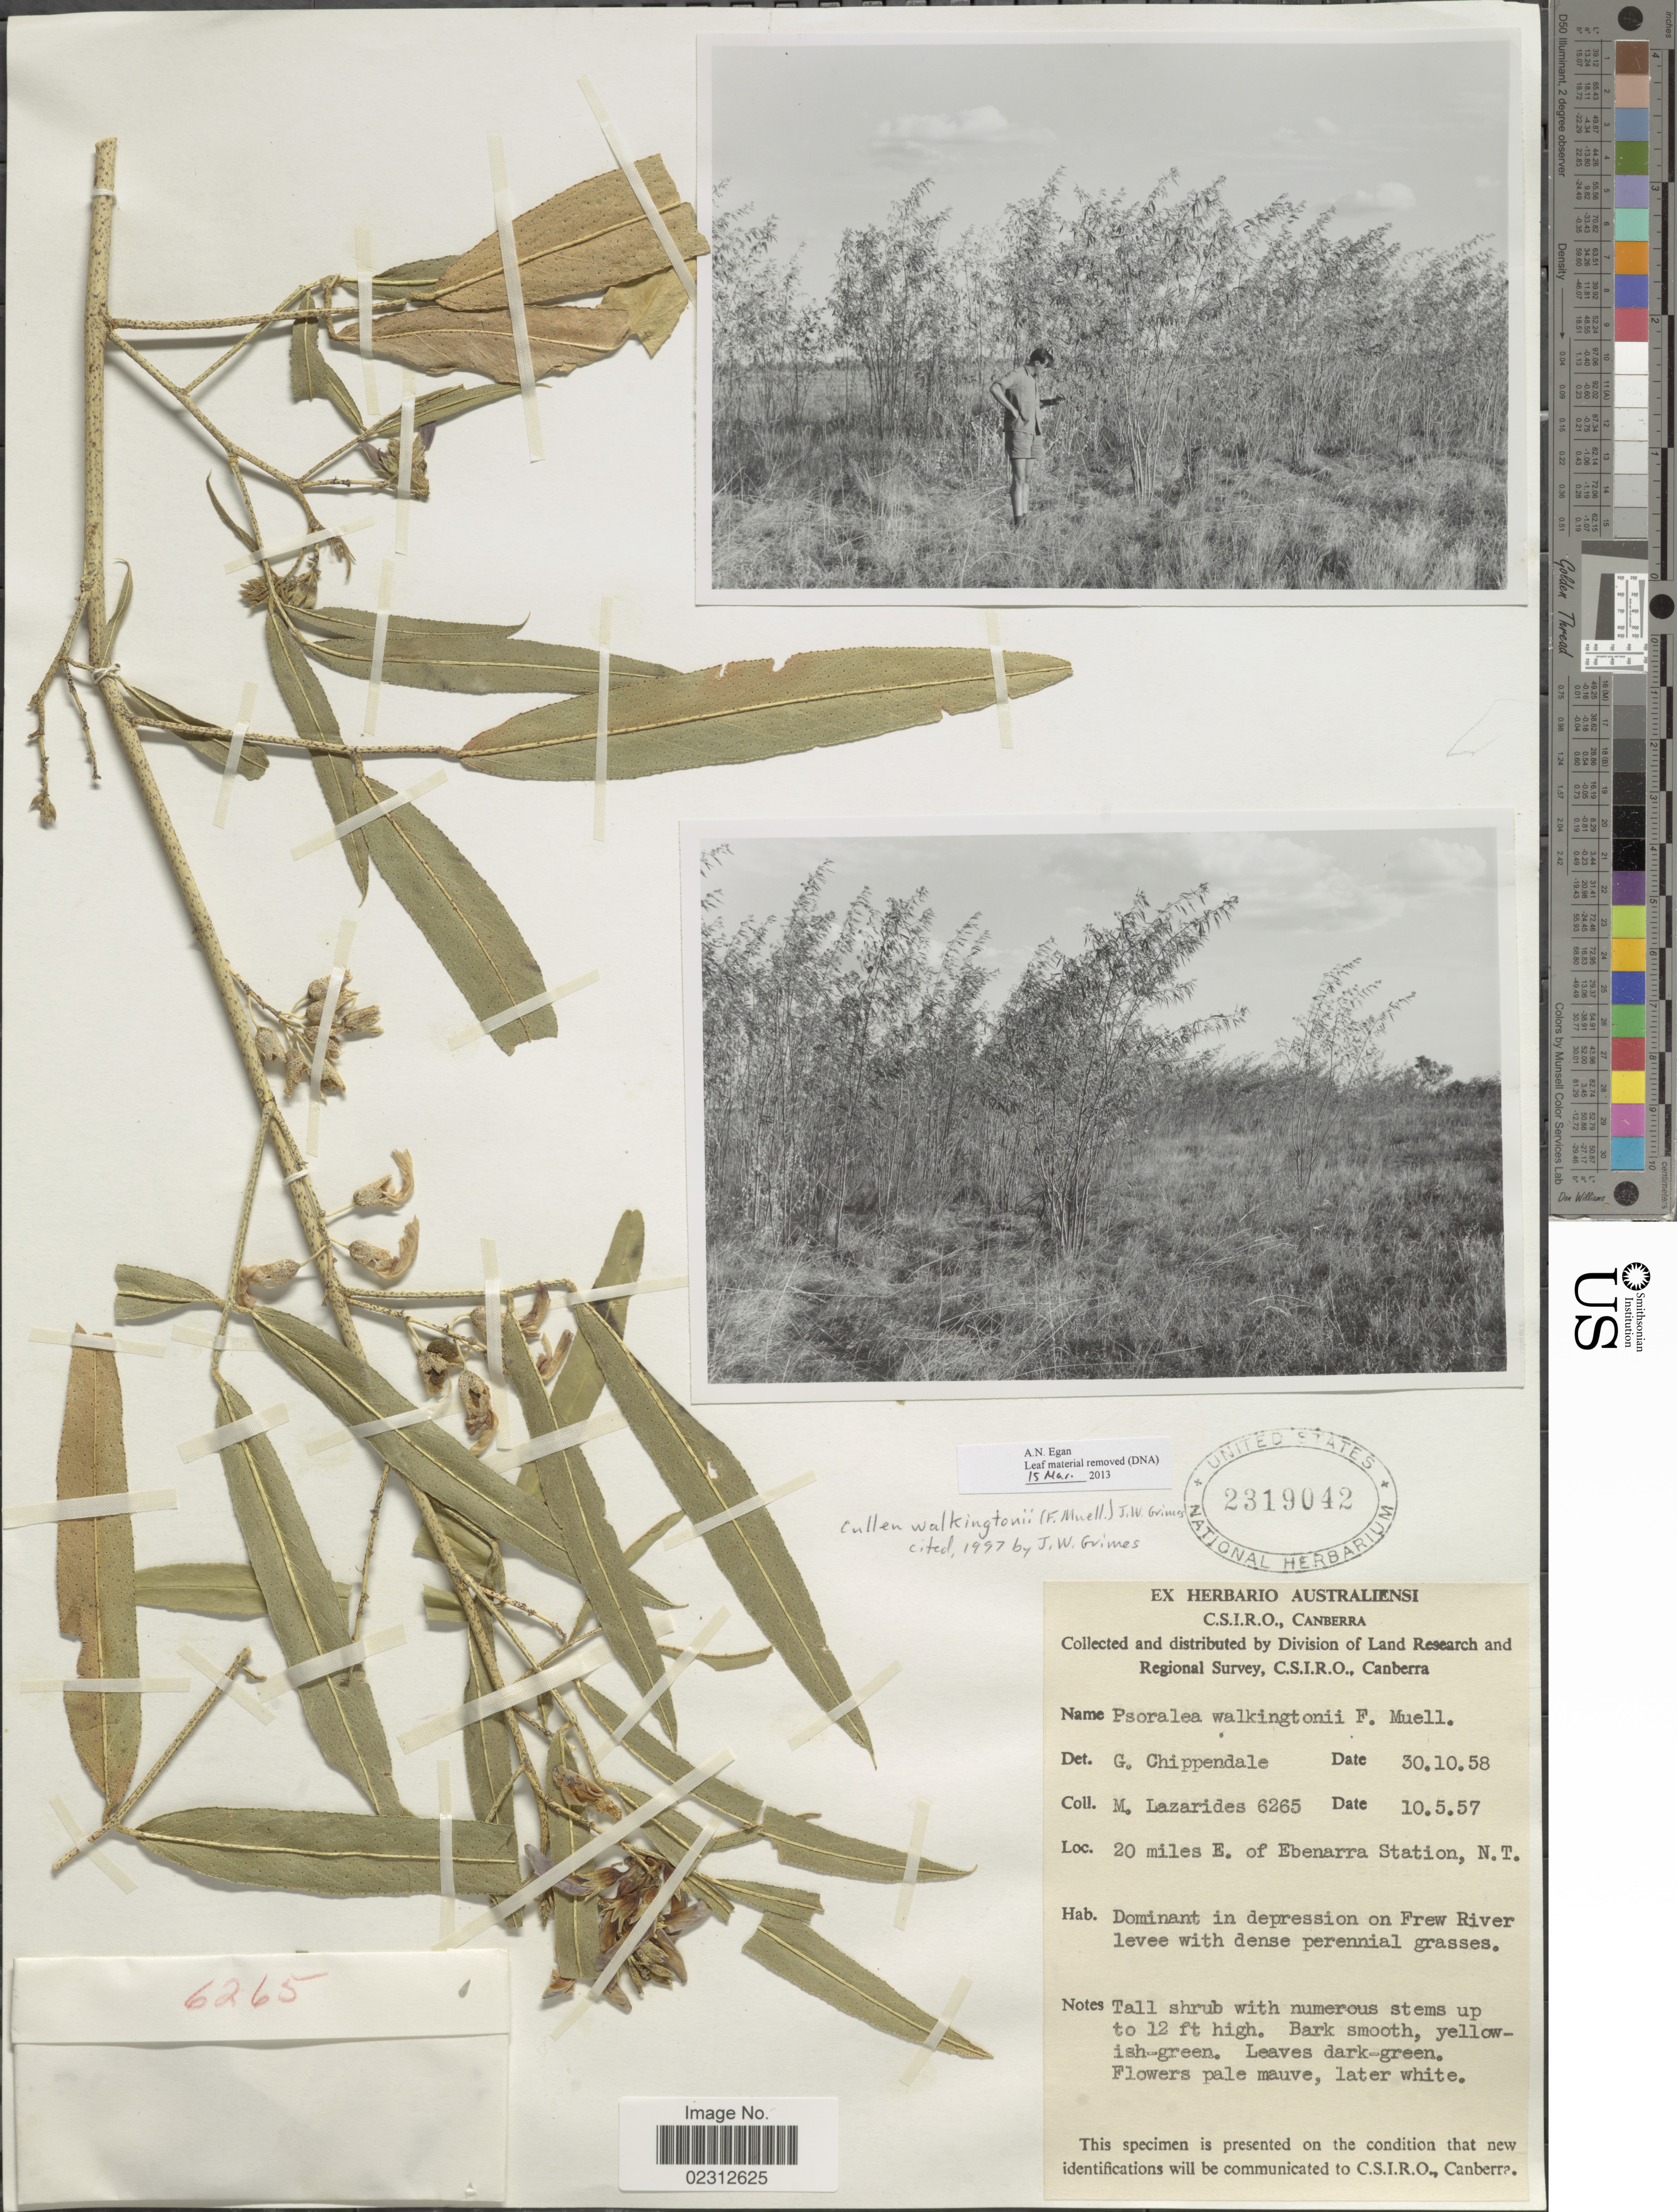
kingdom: Plantae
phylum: Tracheophyta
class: Magnoliopsida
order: Fabales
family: Fabaceae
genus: Cullen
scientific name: Cullen walkingtonii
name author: (F. Muell.) J.W. Grimes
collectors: M. Lazarides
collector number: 6265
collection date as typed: Transcribed d/m/y: 10/5/57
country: Australia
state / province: Northern Territory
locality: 20 miles E of Ebenarra Station, N,T.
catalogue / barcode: US 2319042